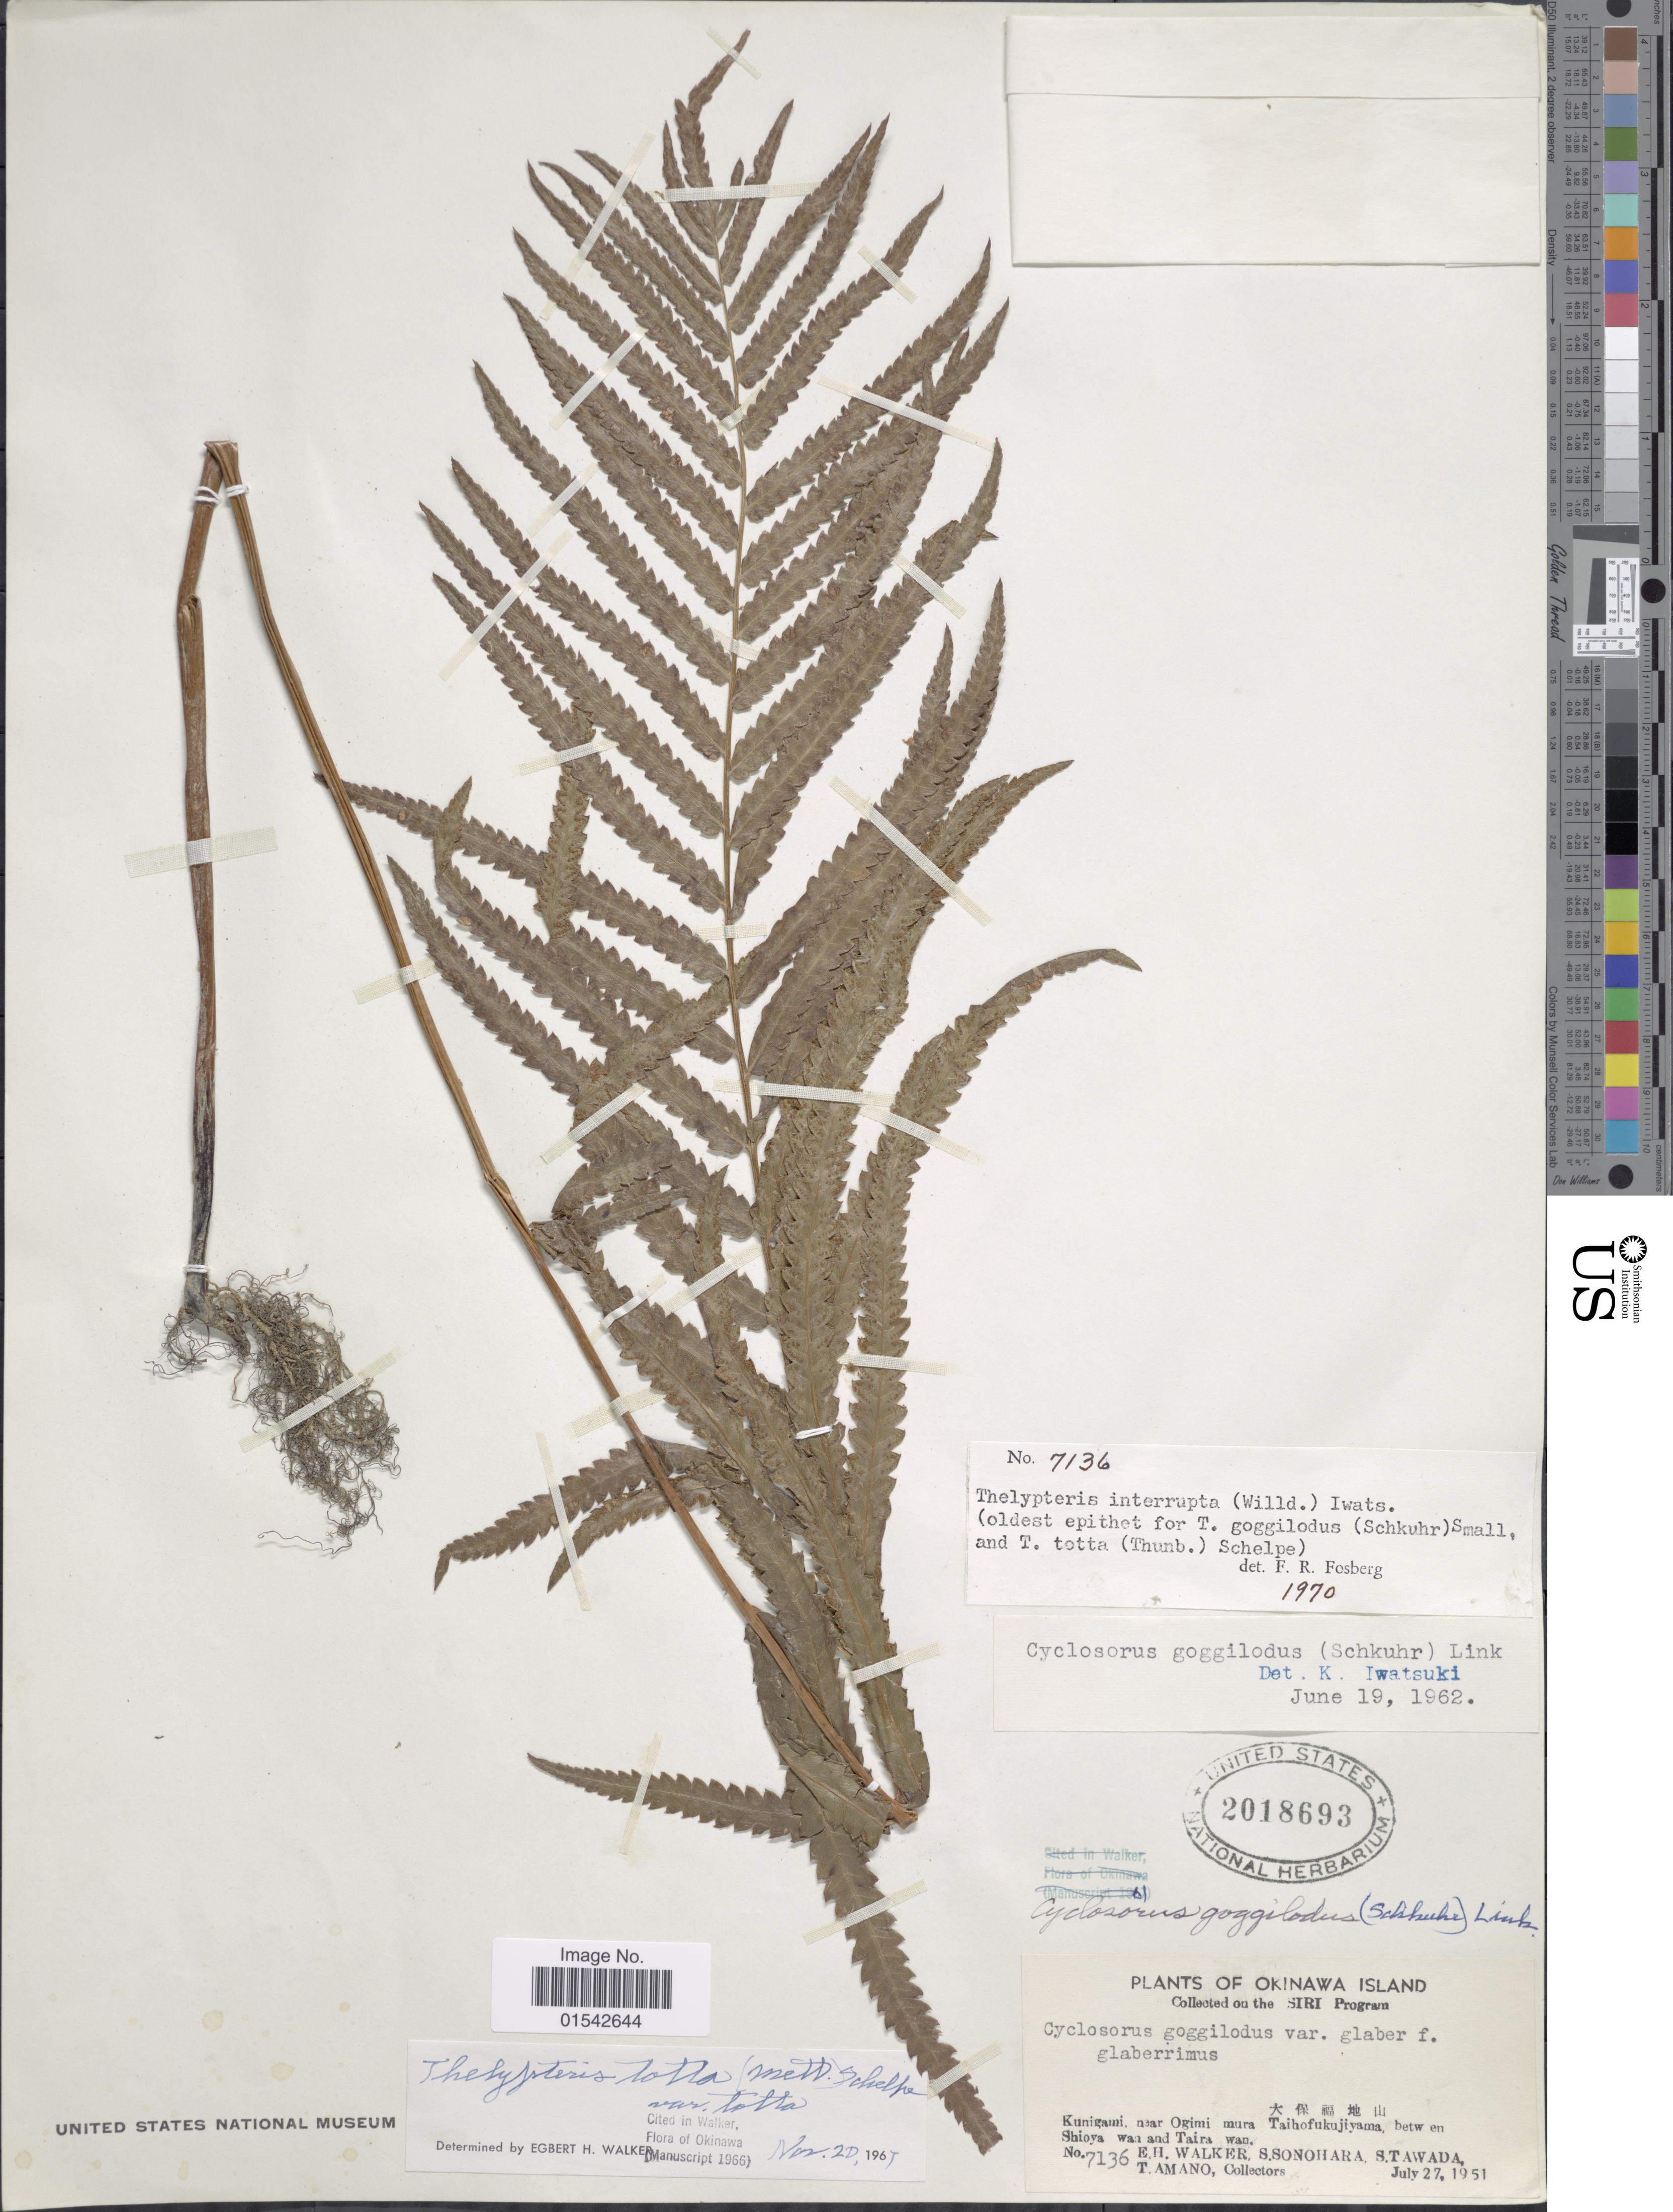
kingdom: Plantae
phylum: Tracheophyta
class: Polypodiopsida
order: Polypodiales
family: Thelypteridaceae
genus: Cyclosorus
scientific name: Cyclosorus interruptus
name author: (Willd.) H. Itô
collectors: E. H. Walker, S. Sonohara, S. Tawada & T. Amano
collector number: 7136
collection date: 1951-07-27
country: Japan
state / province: Okinawa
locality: Okinawa Island, Kunigami, near Ogimi mura Taihofukujiyama, between Shioya wan and Taira wan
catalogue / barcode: US 2018693